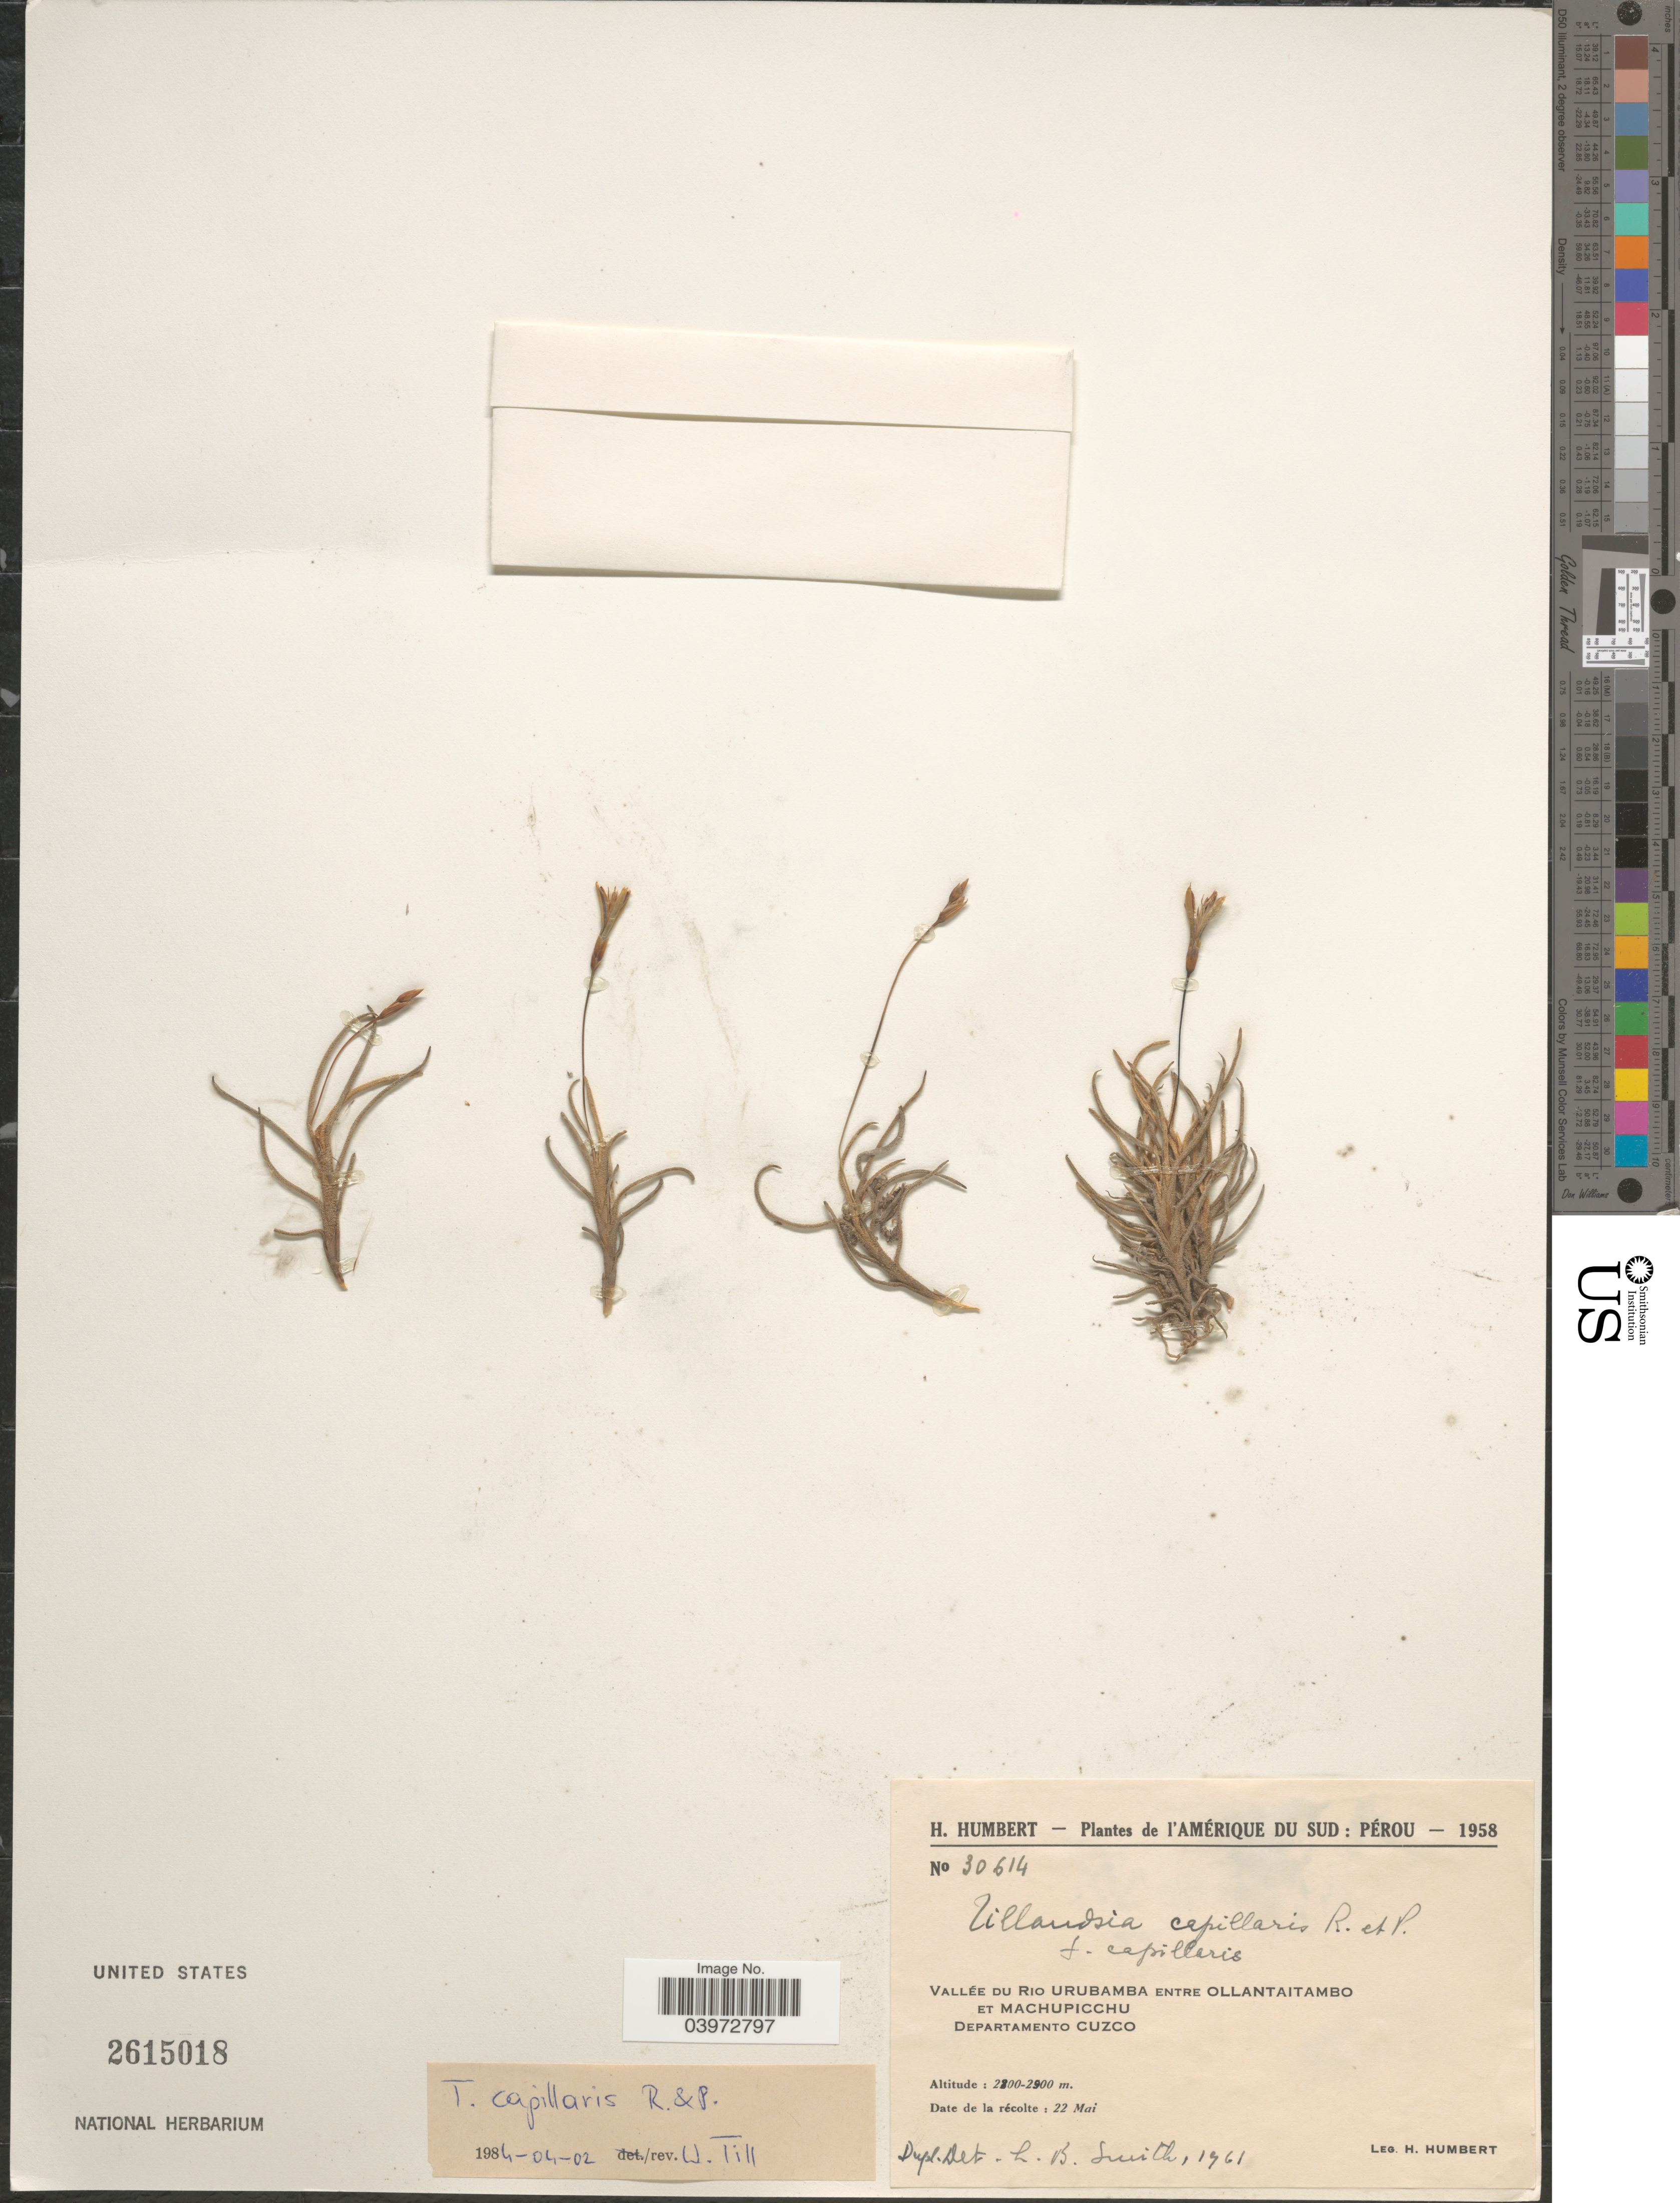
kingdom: Plantae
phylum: Tracheophyta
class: Liliopsida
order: Poales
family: Bromeliaceae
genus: Tillandsia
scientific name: Tillandsia capillaris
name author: Ruiz & Pav.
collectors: H. Humbert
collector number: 30614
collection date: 1958-05-22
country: Peru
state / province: Cusco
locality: Vallée du Rio Urubamba entre Ollantaitambo et Machupicchu. Departamento Cuzco.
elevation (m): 2200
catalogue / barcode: US 2615018